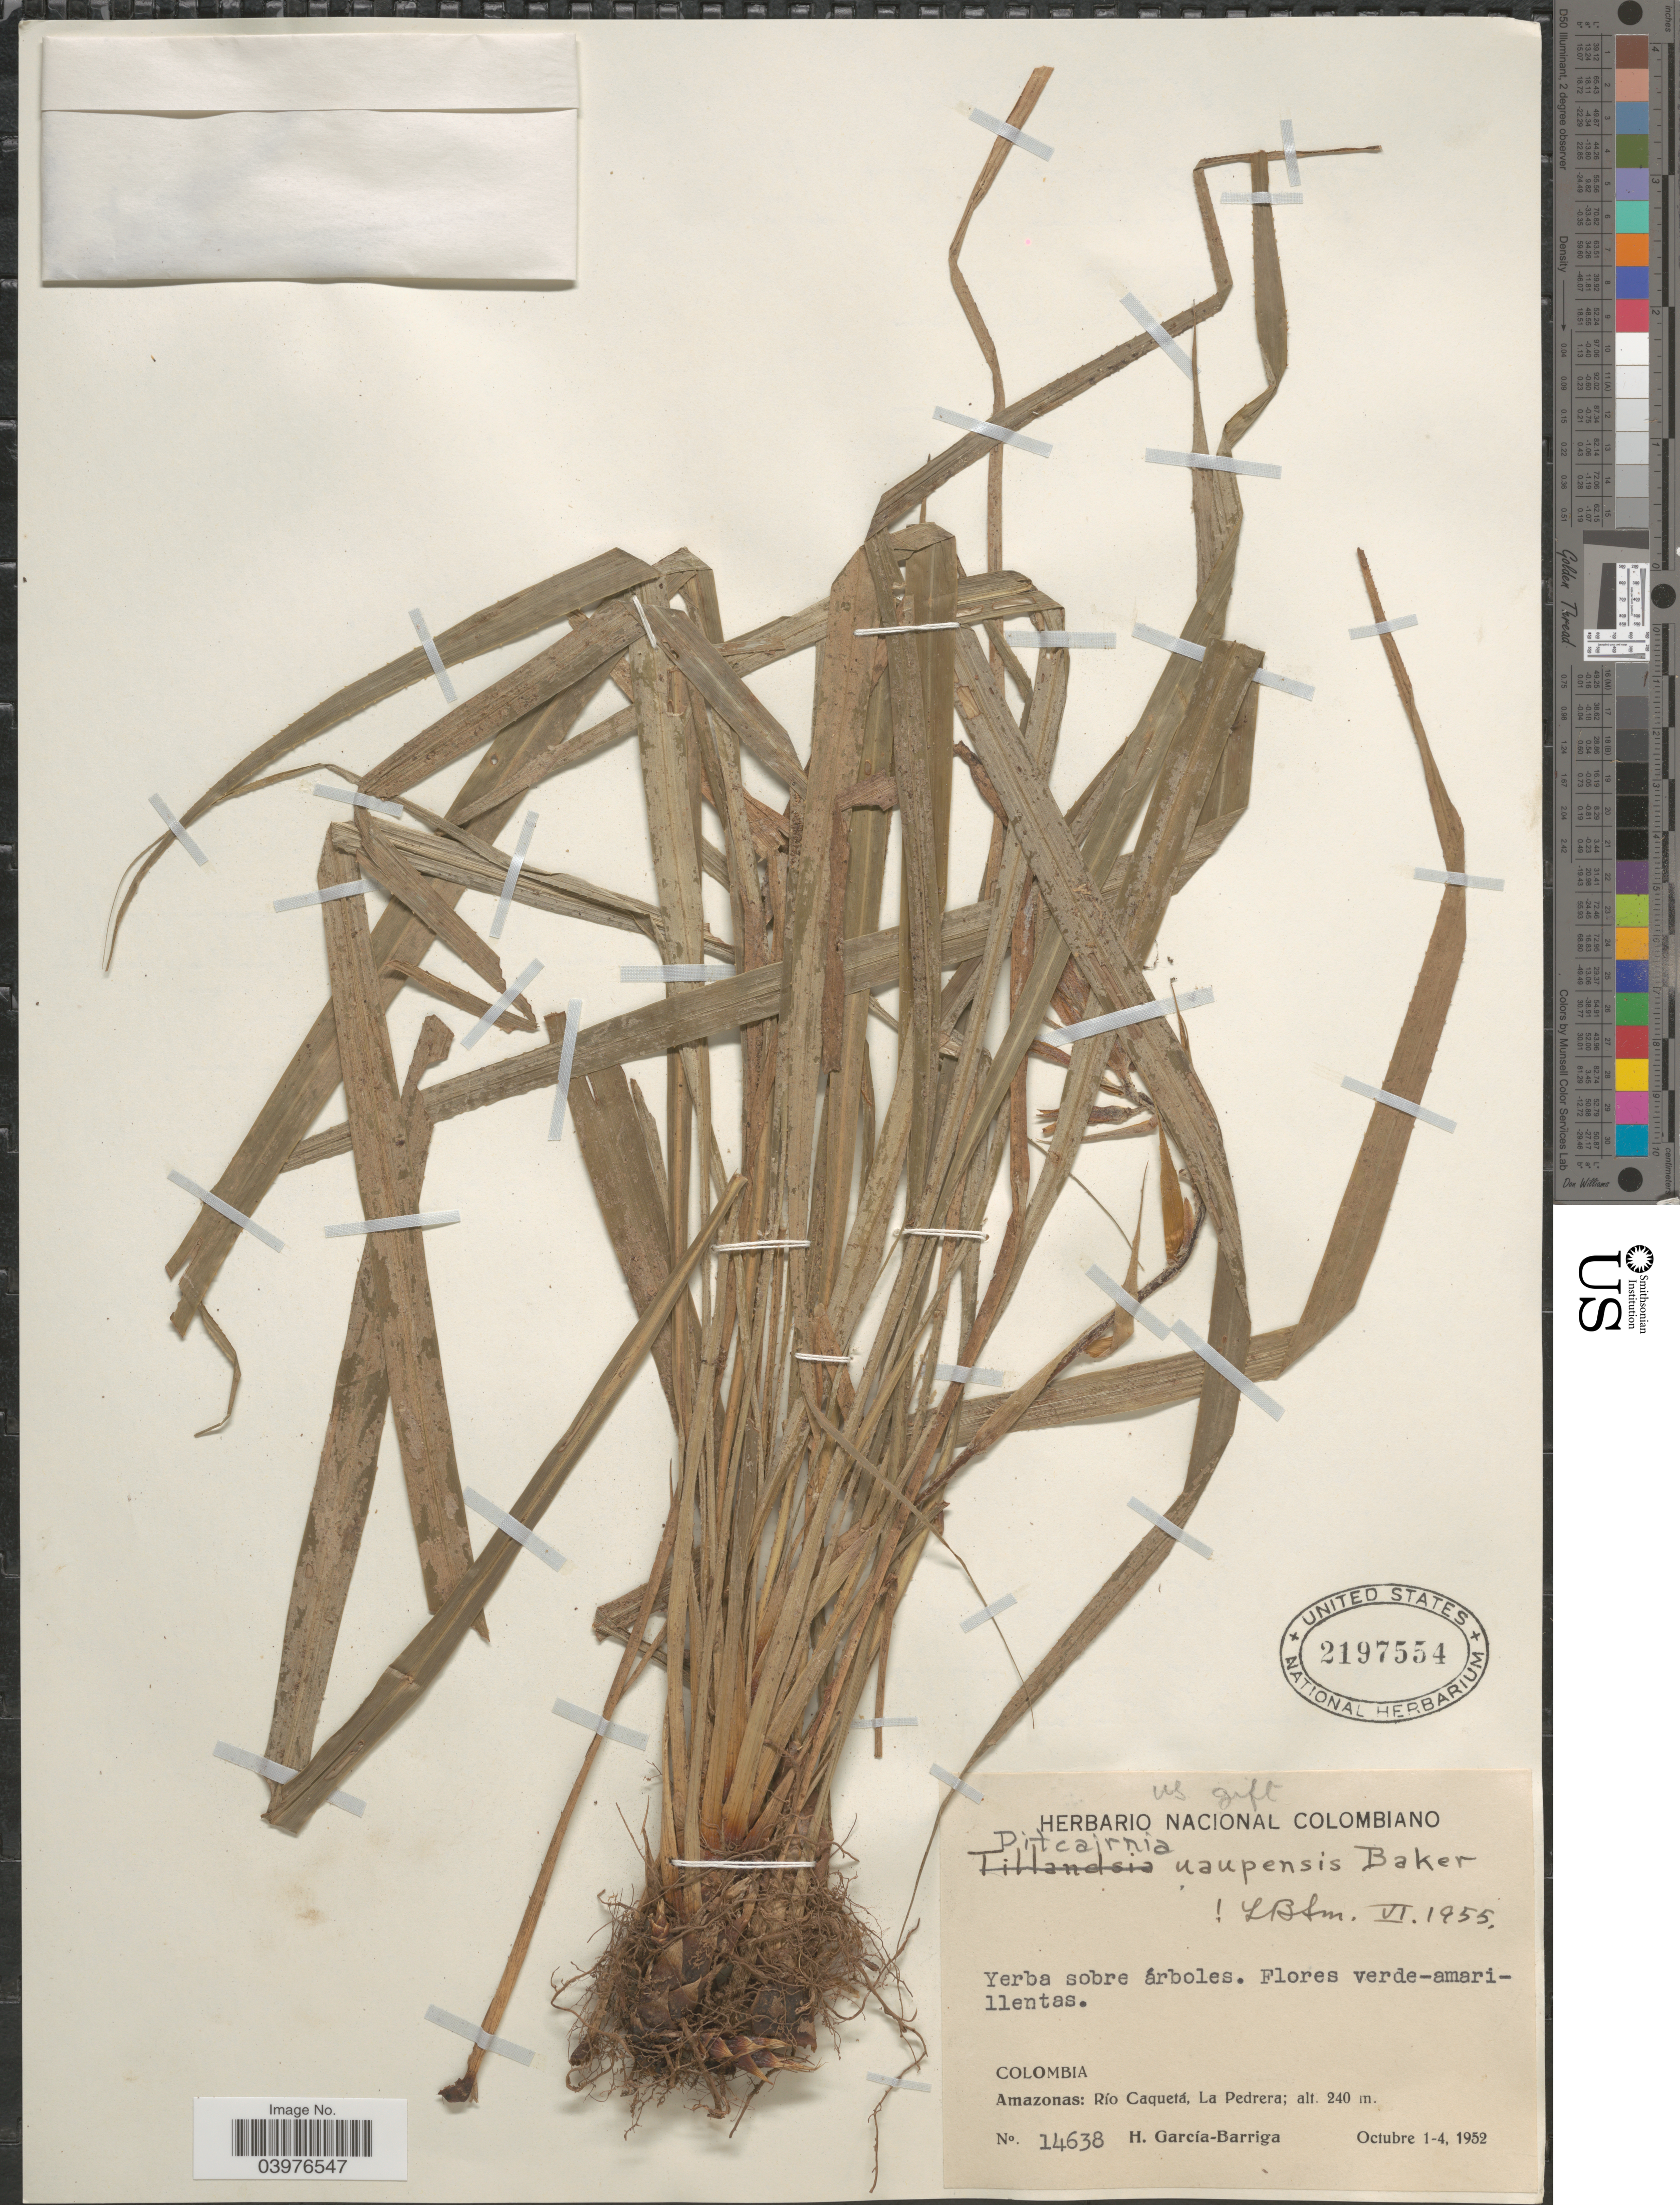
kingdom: Plantae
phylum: Tracheophyta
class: Liliopsida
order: Poales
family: Bromeliaceae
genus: Pitcairnia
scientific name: Pitcairnia uaupensis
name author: Baker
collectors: H. García Barriga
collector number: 14638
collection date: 1952-10-01/1952-10-04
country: Colombia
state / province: Amazônas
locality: Río Caquetá, La Pedrera.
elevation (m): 240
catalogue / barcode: US 2197554